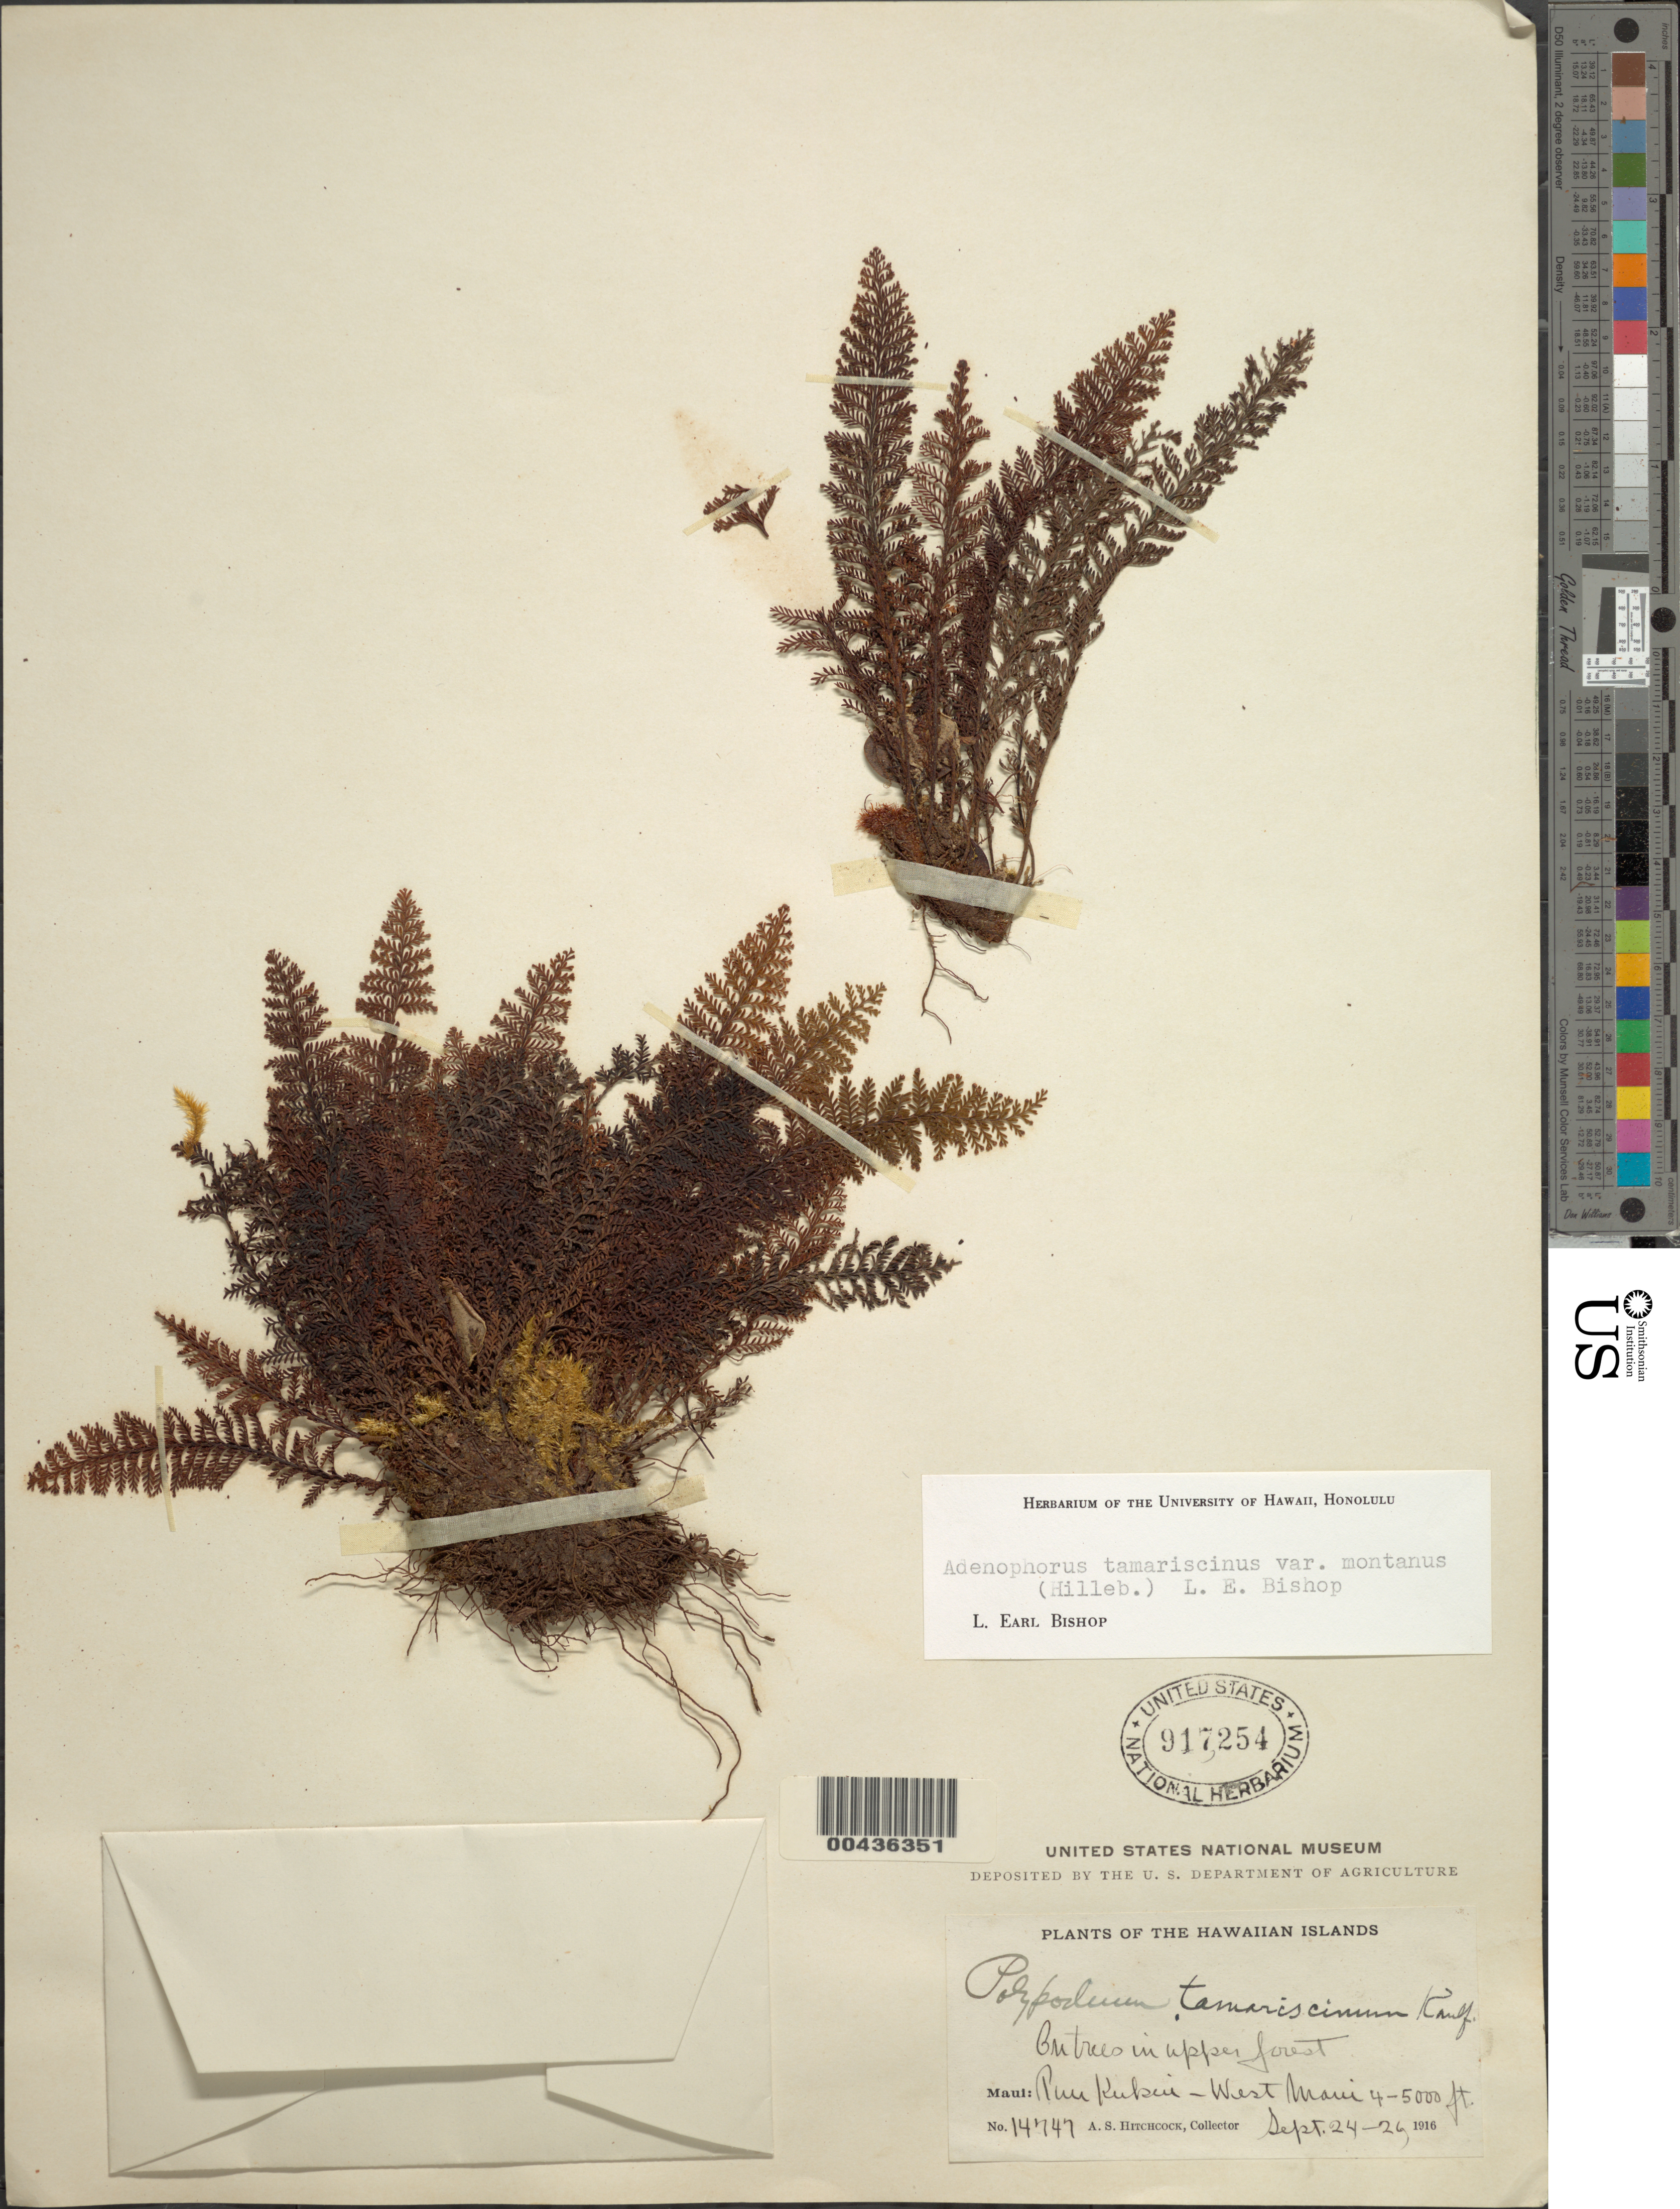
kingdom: Plantae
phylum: Tracheophyta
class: Polypodiopsida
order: Polypodiales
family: Polypodiaceae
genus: Adenophorus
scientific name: Adenophorus tamariscinus var. montanus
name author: (Hillebr.) L.E. Bishop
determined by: Bishop, L. E.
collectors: A. S. Hitchcock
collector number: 14747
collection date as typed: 24 Sep 1916 to 26 Sep 1916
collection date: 1916-09-24/1916-09-26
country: United States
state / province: Hawaii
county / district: Maui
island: Maui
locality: Puu Kukui-W Maui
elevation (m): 1219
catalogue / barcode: US 917254